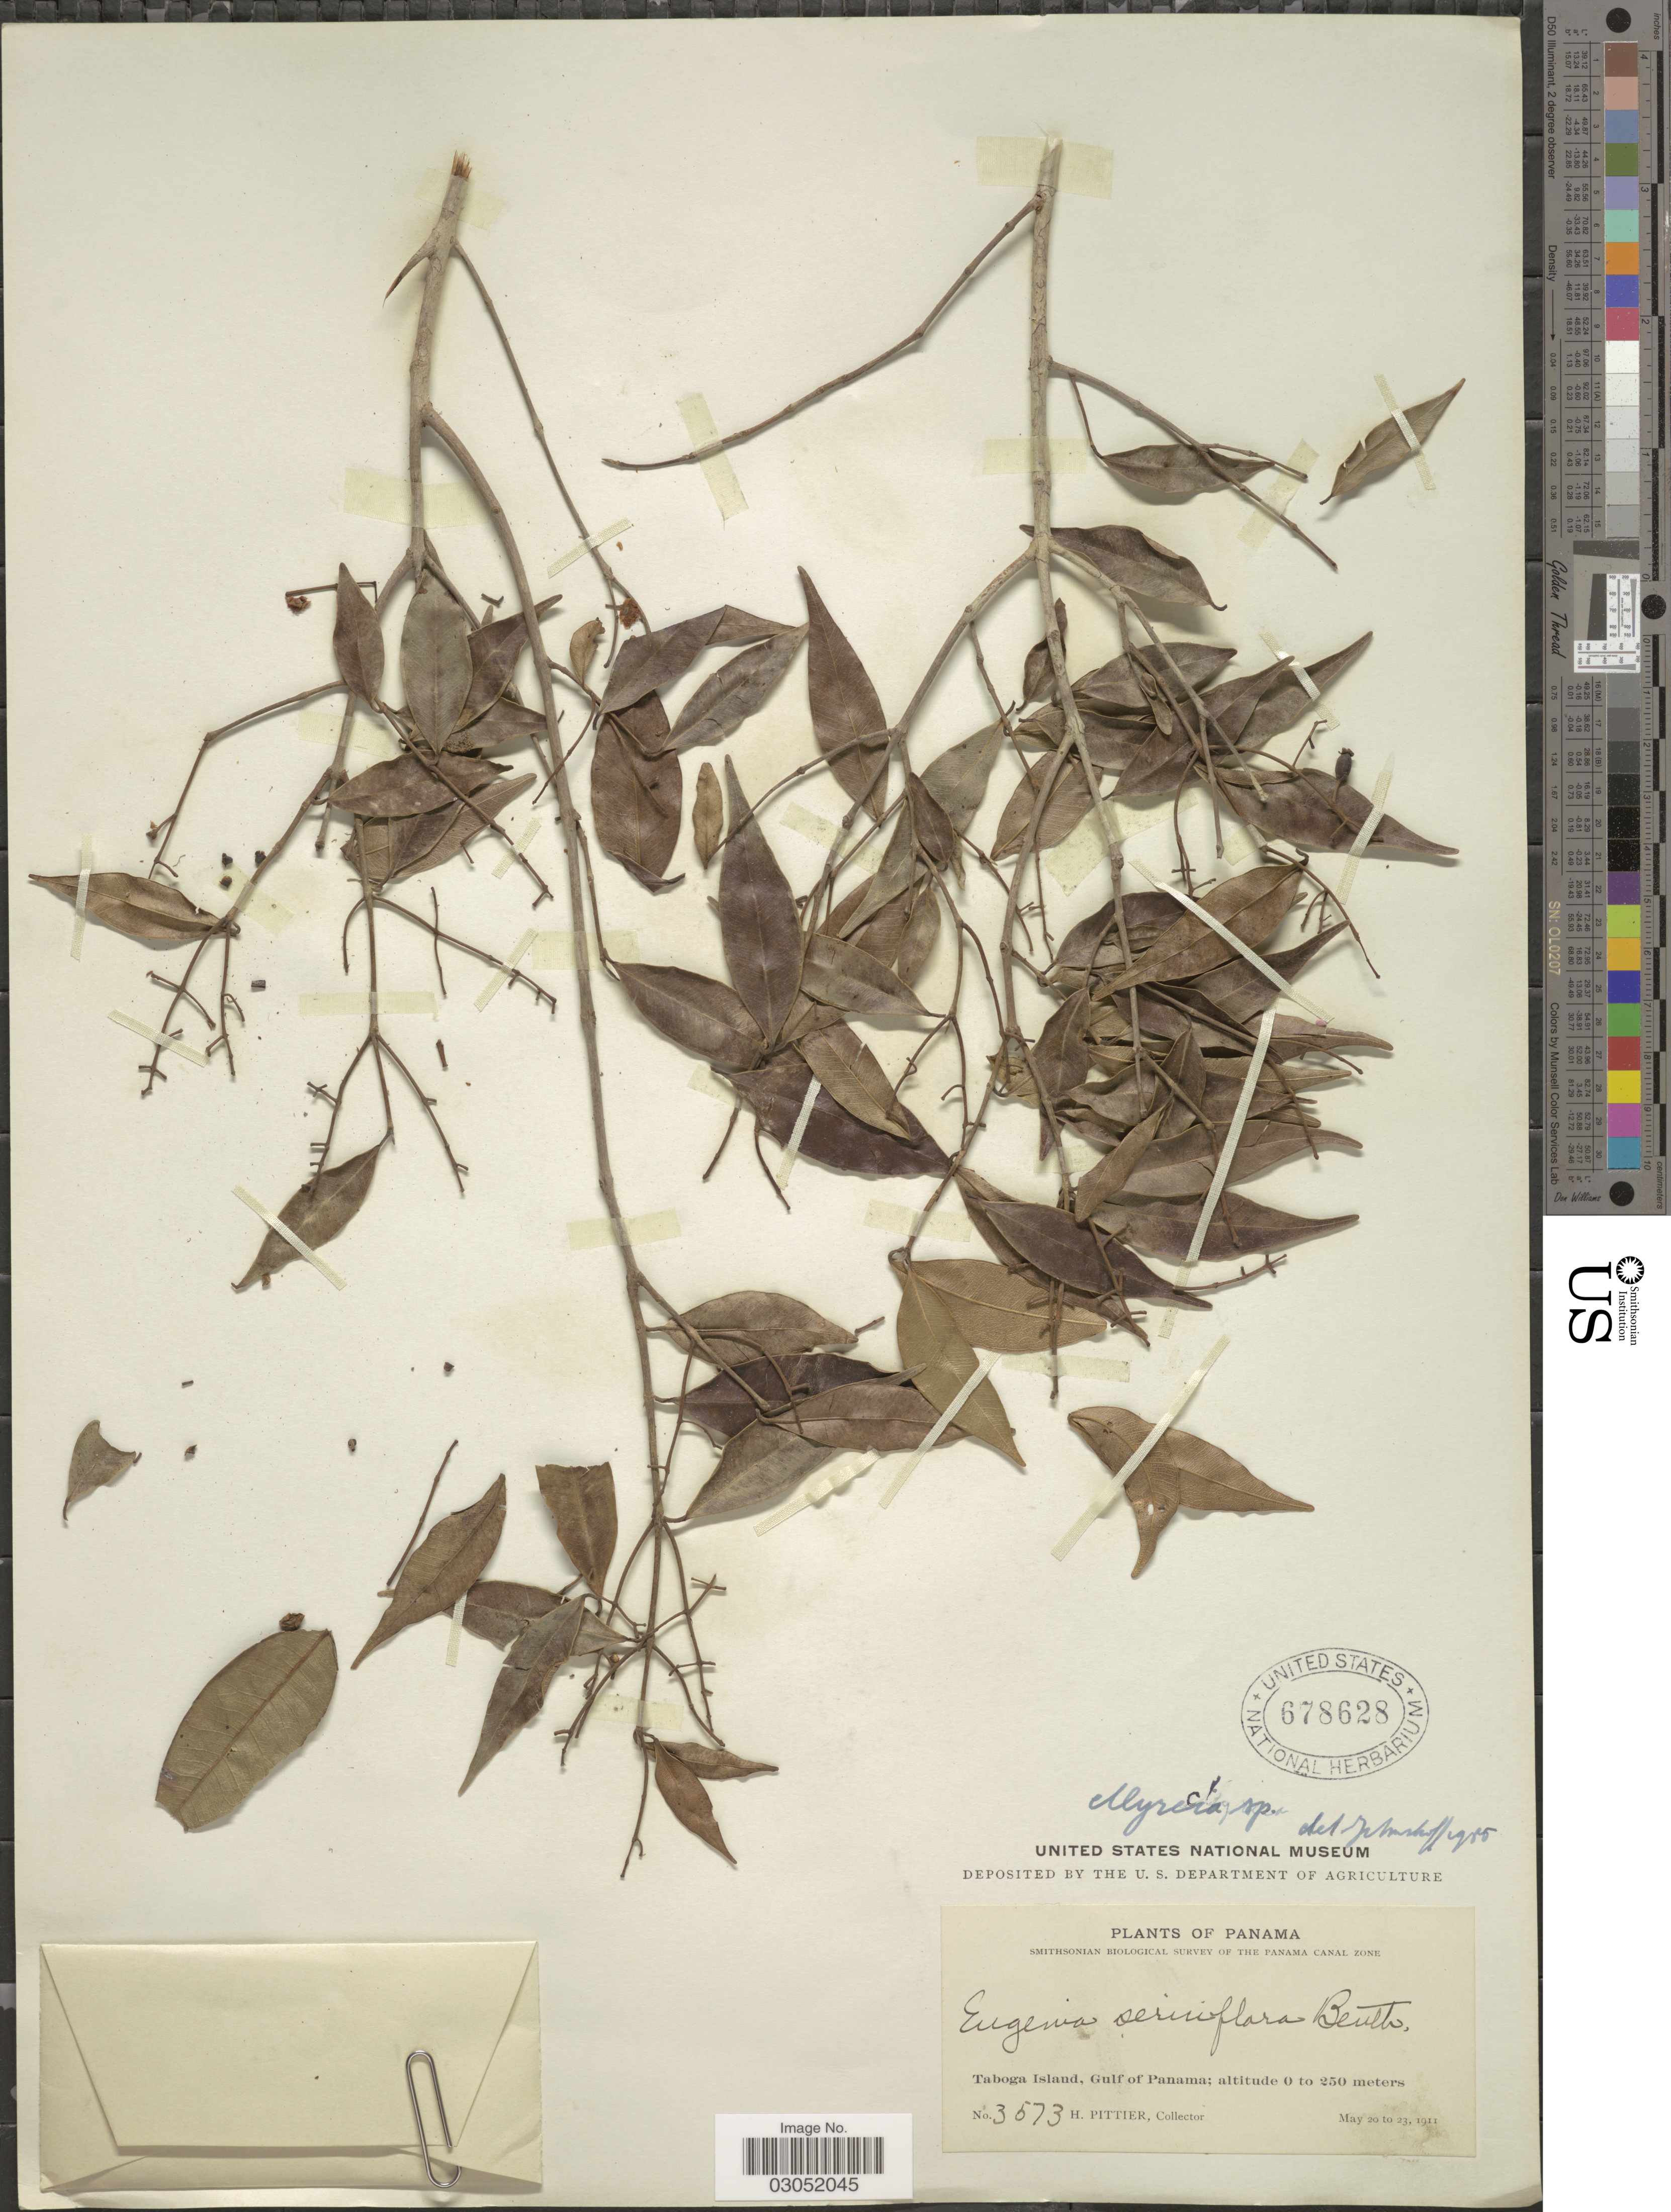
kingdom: Plantae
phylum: Tracheophyta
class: Magnoliopsida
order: Myrtales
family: Myrtaceae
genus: Myrcia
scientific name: Myrcia sp.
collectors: H. F. Pittier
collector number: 3573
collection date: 1911-05-20/1911-05-23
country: Panama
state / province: Panamá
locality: Taboga Island, Gulf of Panama.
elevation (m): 0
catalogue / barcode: US 678628